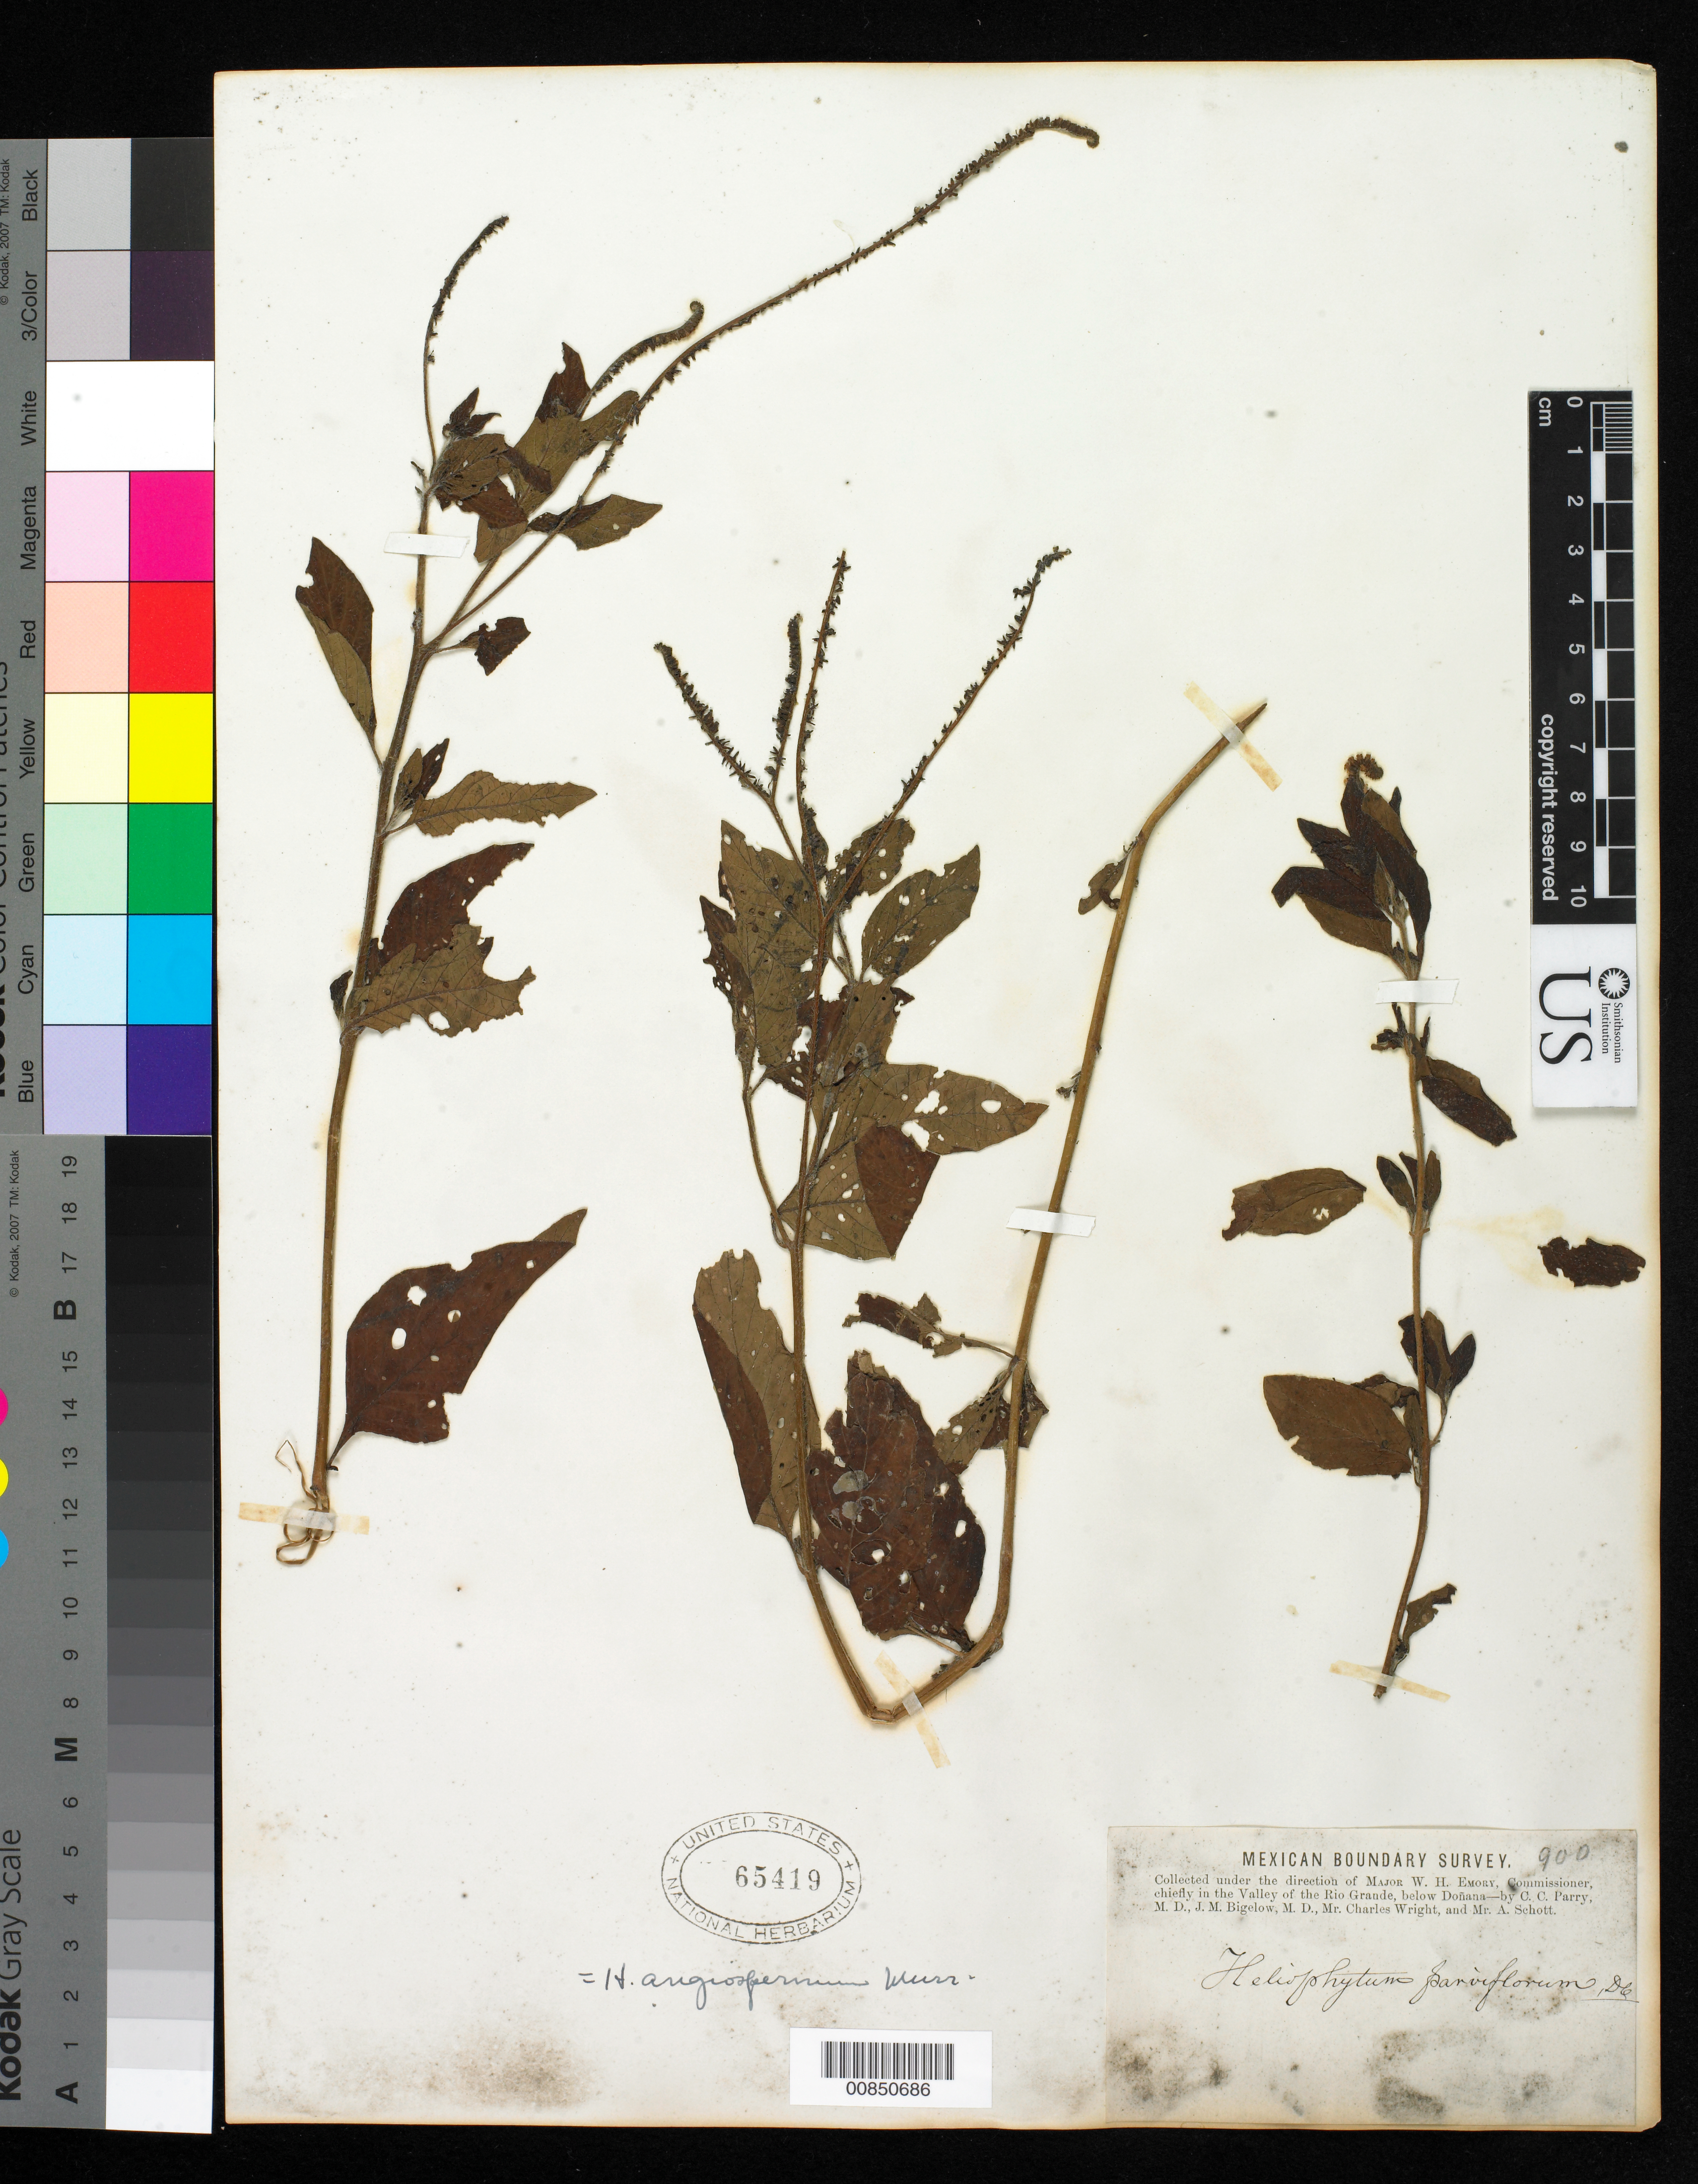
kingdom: Plantae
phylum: Tracheophyta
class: Magnoliopsida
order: Boraginales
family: Heliotropiaceae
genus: Heliotropium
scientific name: Heliotropium angiospermum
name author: Murray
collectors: C. C. Parry, J. M. Bigelow, C. Wright & A. C. V. Schott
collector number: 900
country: United States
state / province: New Mexico / Texas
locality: Valley of the Rio Grande, below Doñana.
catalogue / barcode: US 65419